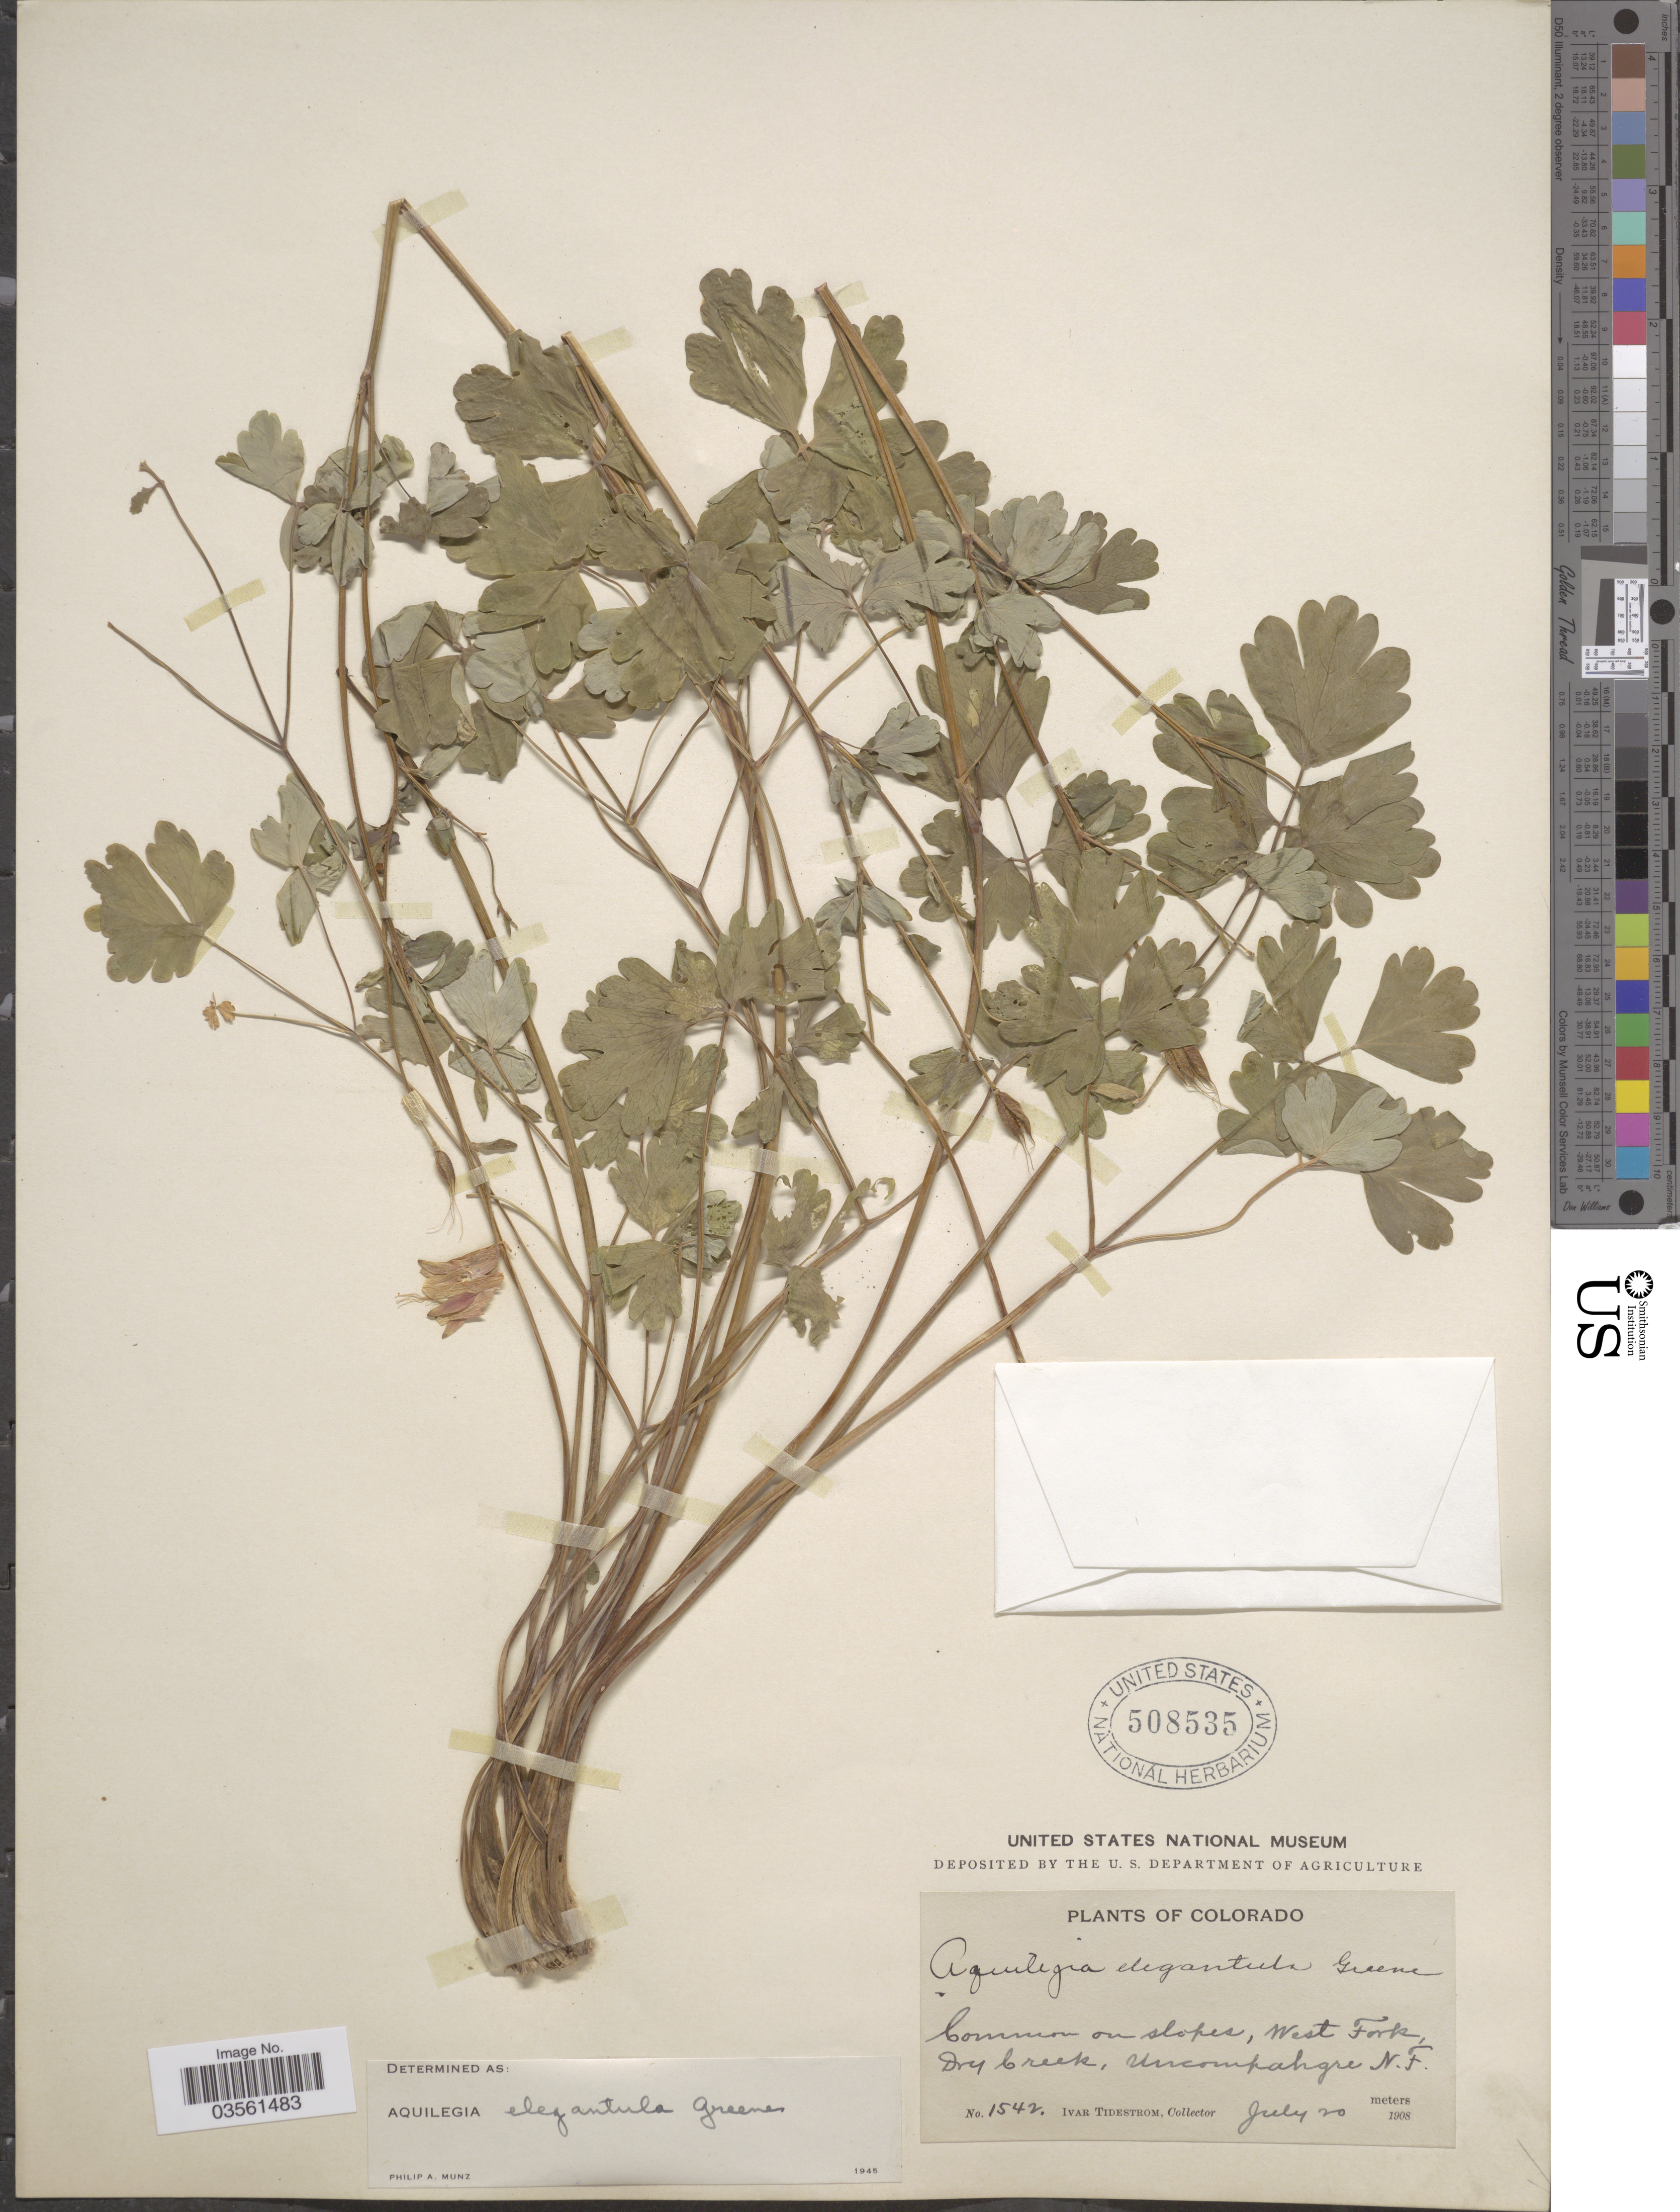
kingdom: Plantae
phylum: Tracheophyta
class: Magnoliopsida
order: Ranunculales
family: Ranunculaceae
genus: Aquilegia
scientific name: Aquilegia elegantula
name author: Greene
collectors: I. F. Tidestrom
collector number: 1542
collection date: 1908-07-20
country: United States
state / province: Colorado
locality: Common on slopes, West Fork, Dry Creek, Uncompahgre N.F.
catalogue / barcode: US 508535